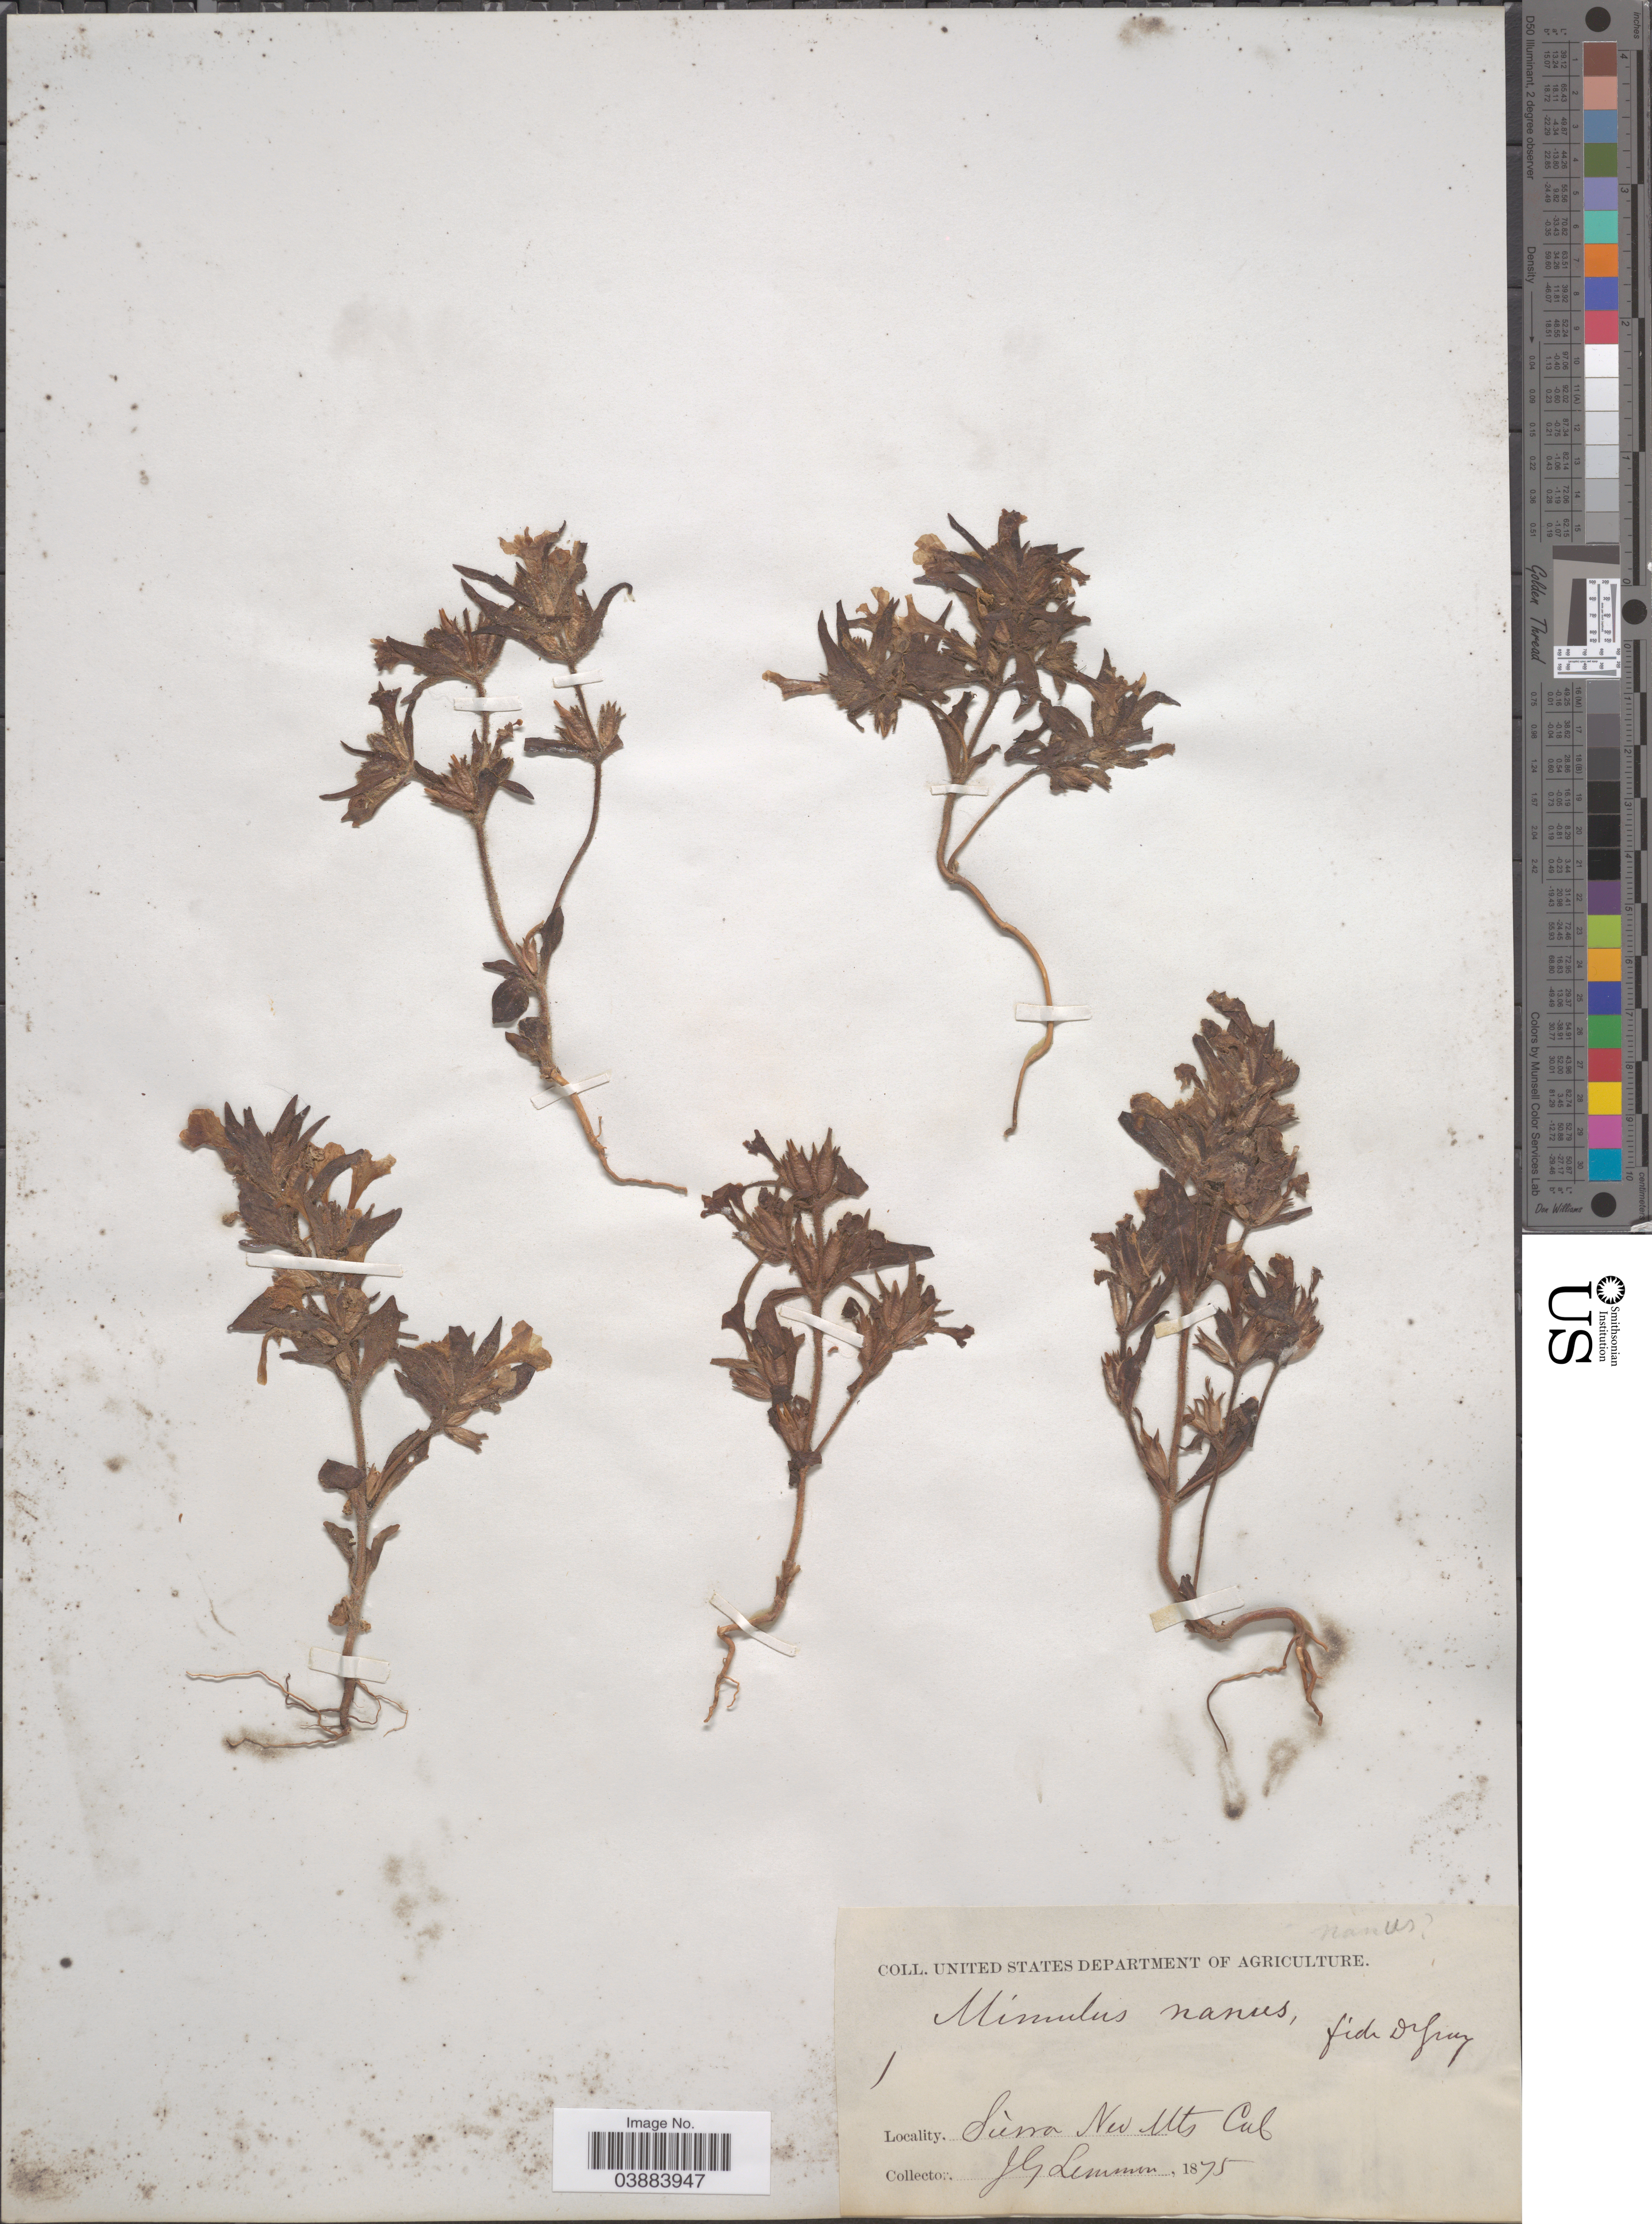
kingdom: Plantae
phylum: Tracheophyta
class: Magnoliopsida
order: Lamiales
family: Phrymaceae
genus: Eunanus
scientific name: Eunanus tolmiei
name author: Benth.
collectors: J. Lemmon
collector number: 1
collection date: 1875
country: United States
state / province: California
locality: Sierra Nev Mts.